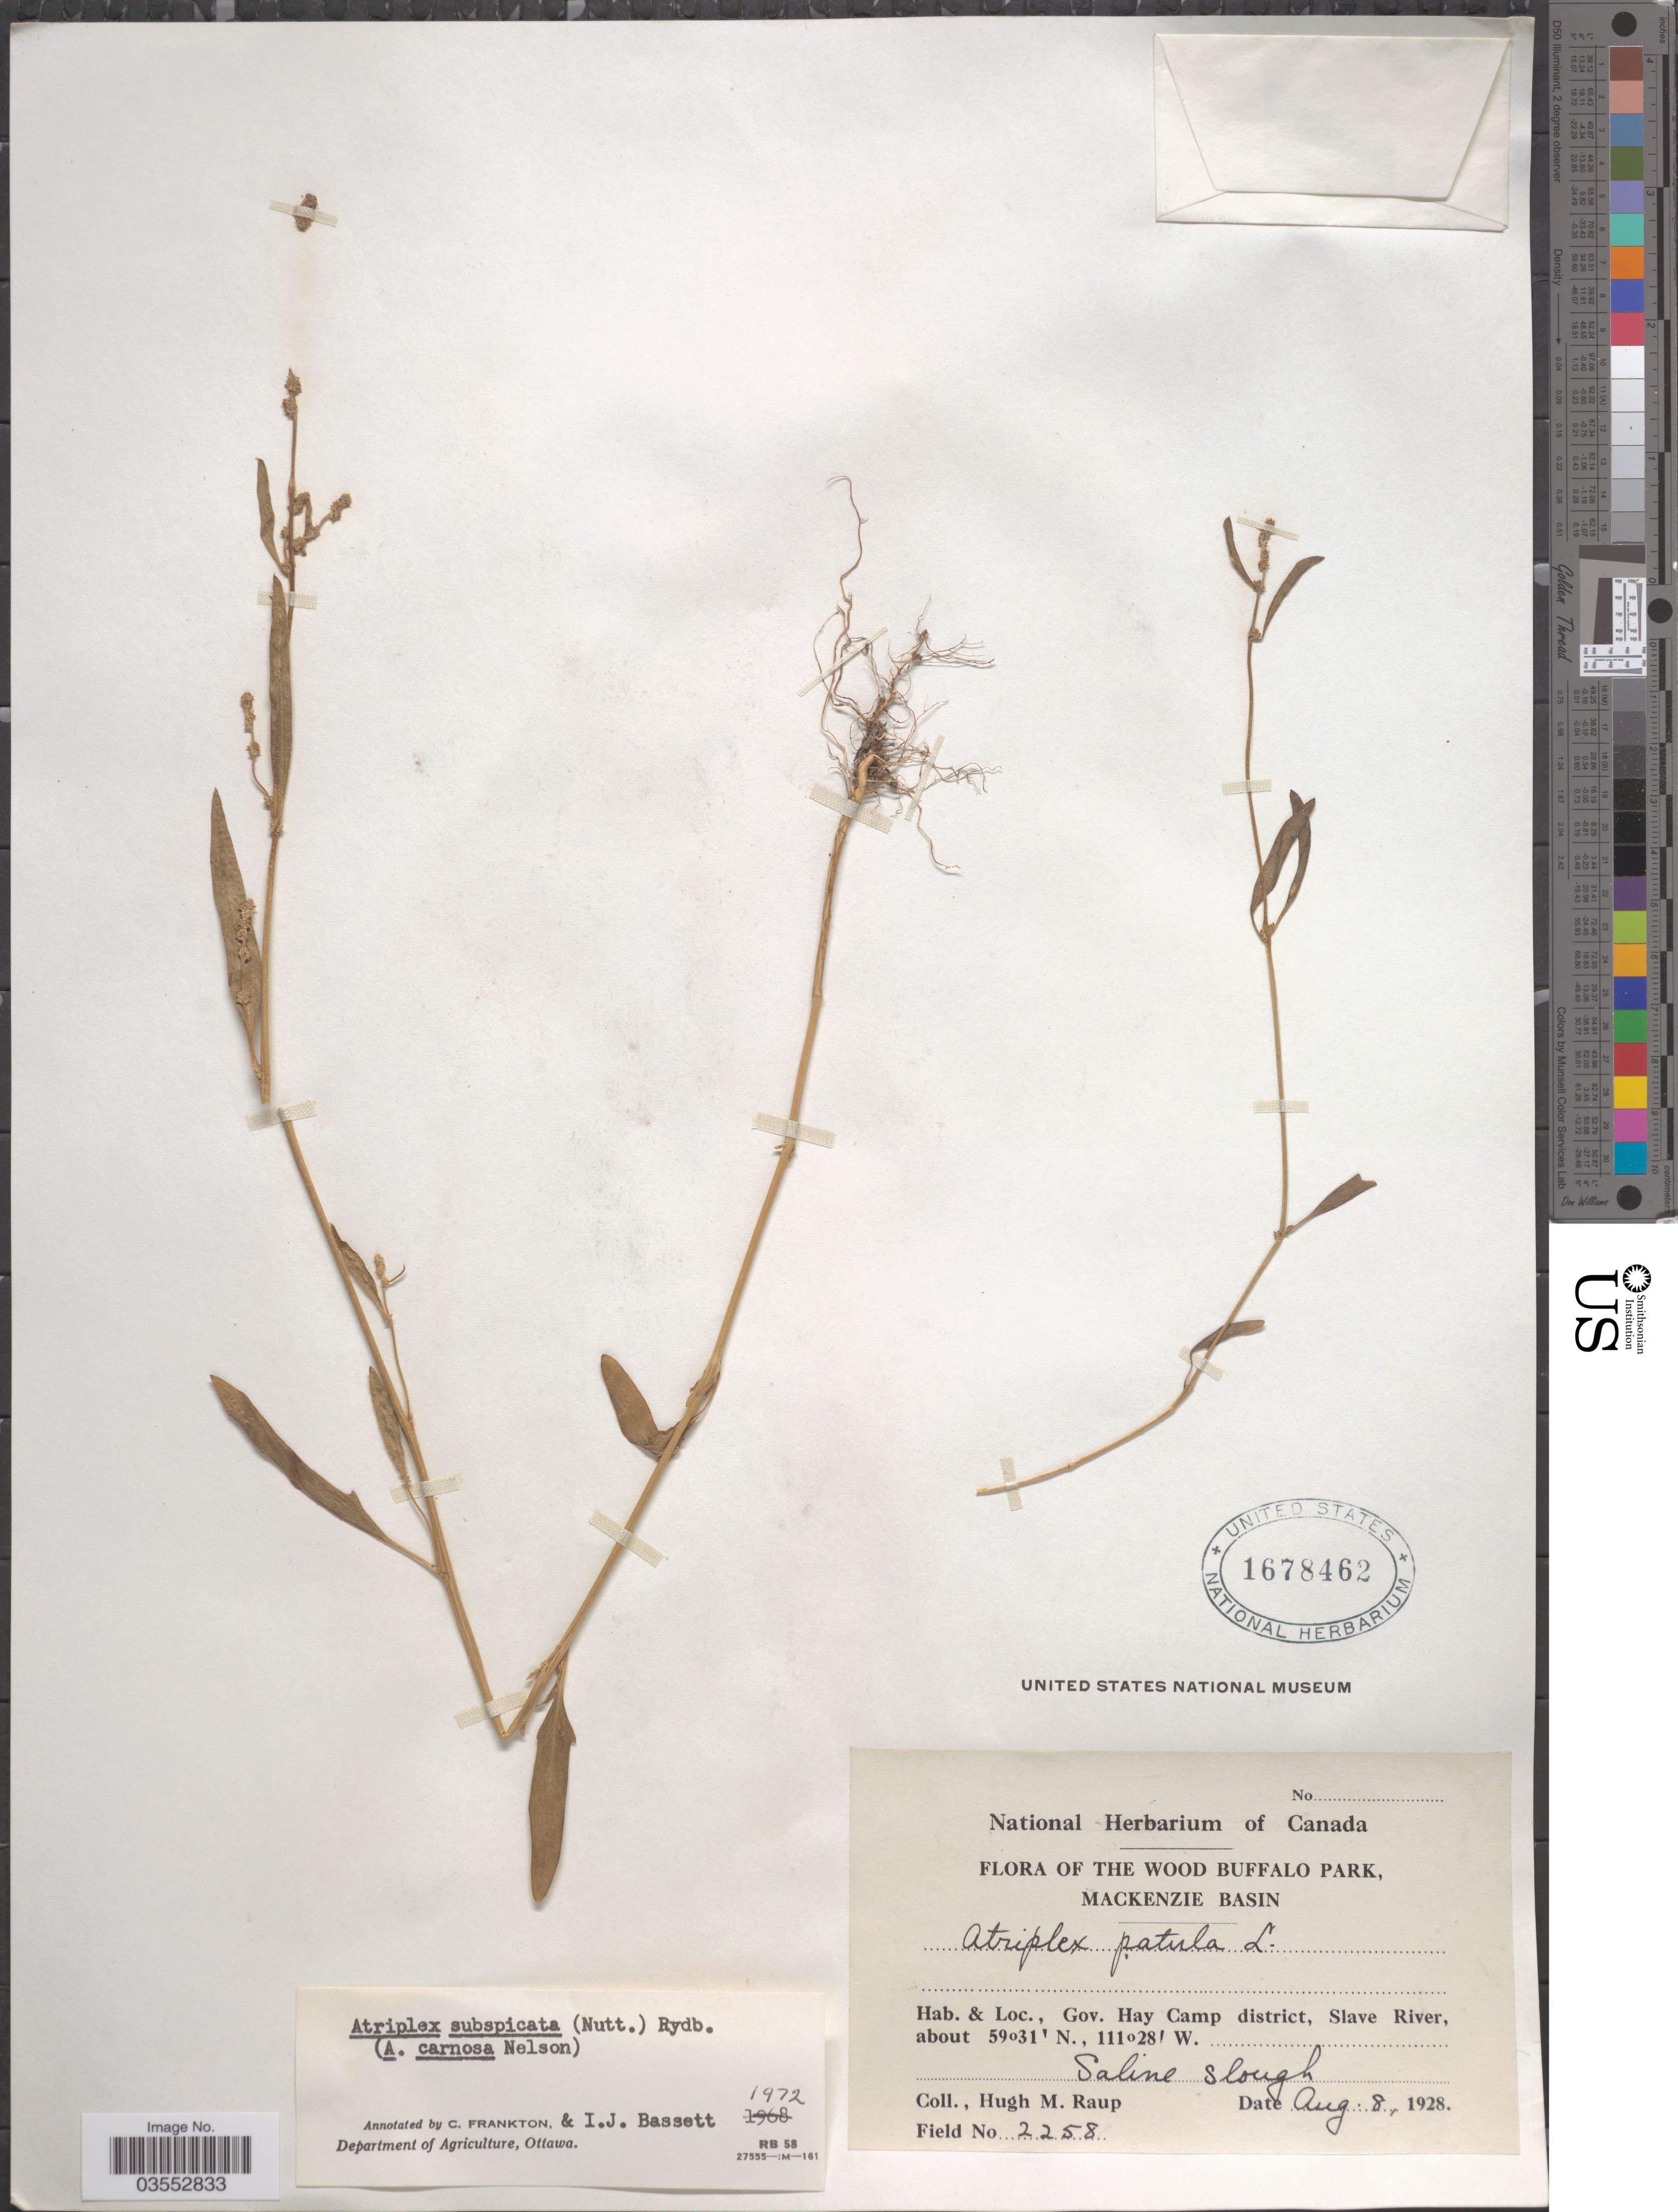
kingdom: Plantae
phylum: Tracheophyta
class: Magnoliopsida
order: Caryophyllales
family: Amaranthaceae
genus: Atriplex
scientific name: Atriplex subspicata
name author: (Nutt.) Rydb.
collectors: H. Raup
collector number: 2258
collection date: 1928-08-08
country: Canada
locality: Wood Buffalo Park, Mackenzie Basin. Gov. Hay district, Slave River, Saline Slough.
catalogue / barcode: US 1678462